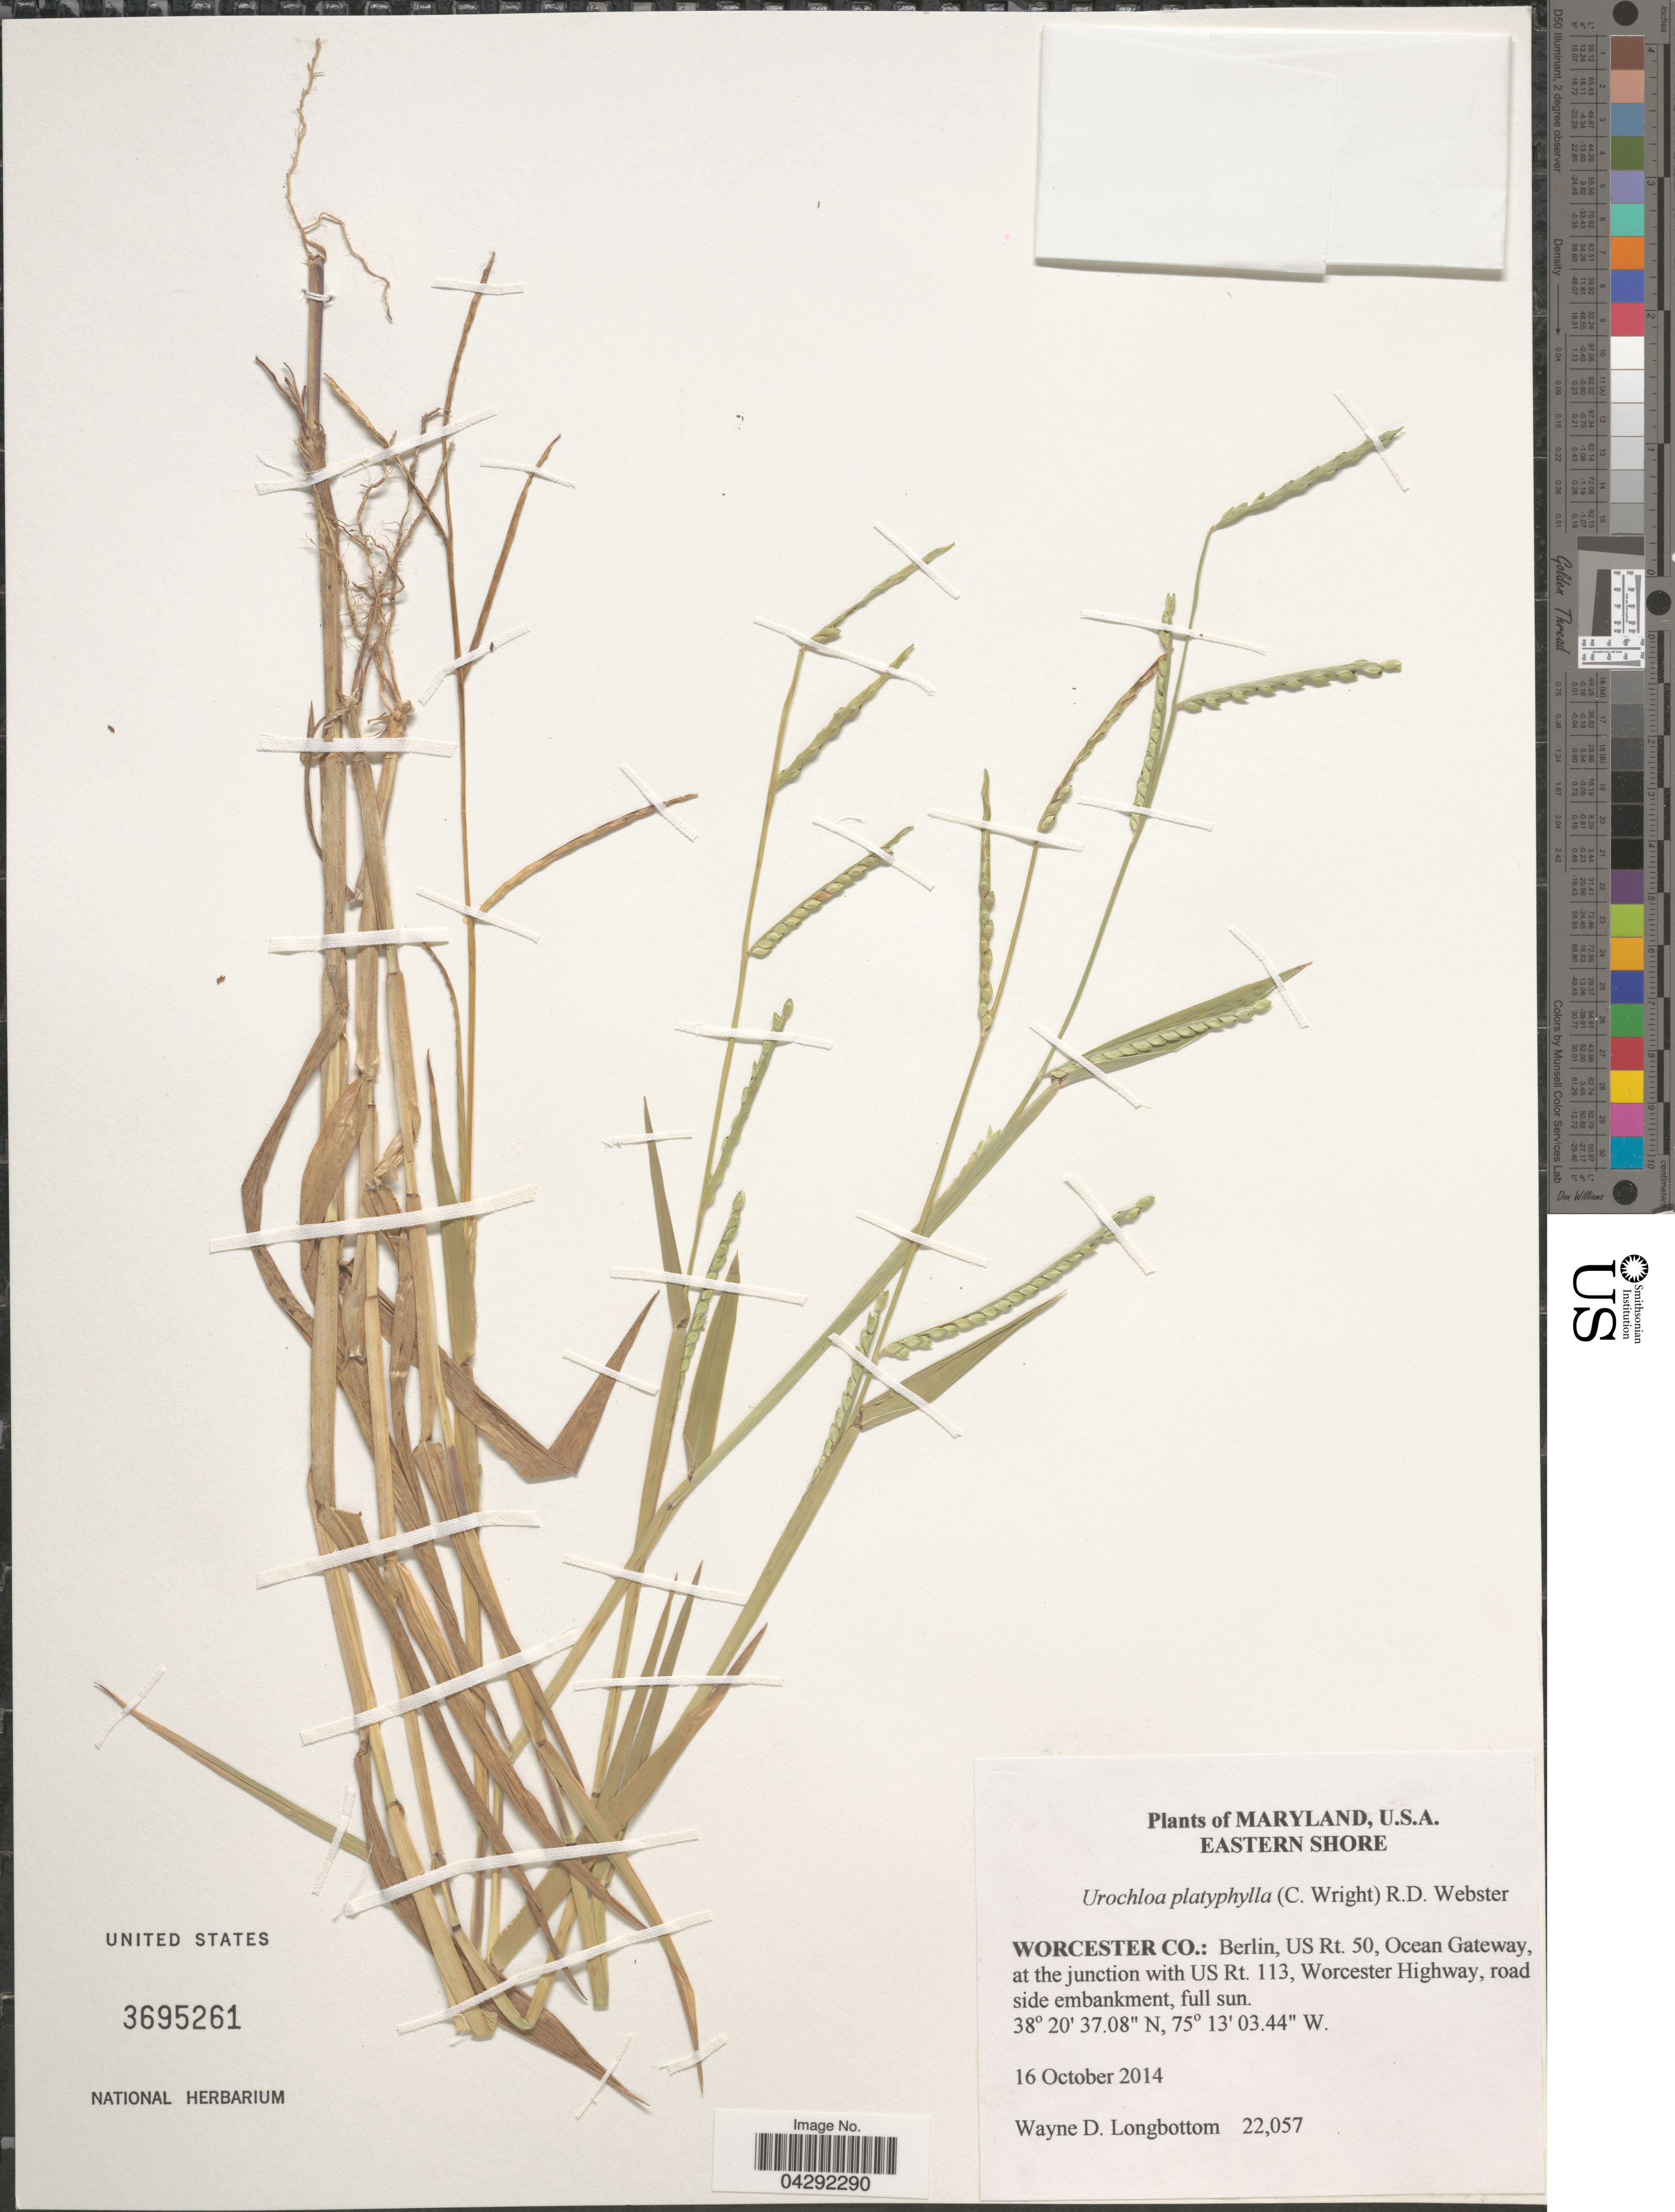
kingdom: Plantae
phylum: Tracheophyta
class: Liliopsida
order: Poales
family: Poaceae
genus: Urochloa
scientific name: Urochloa platyphylla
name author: (Munro ex C. Wright) R.D. Webster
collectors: W. D. Longbottom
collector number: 22057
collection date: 2014-10-16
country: United States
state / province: Maryland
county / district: Worcester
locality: Eastern Shore. Worcester Co.: Berlin, US Rt. 50, Ocean Gateway, at the junction with US Rt. 113, Worcester Highway, road side embankment.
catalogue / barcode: US 3695261